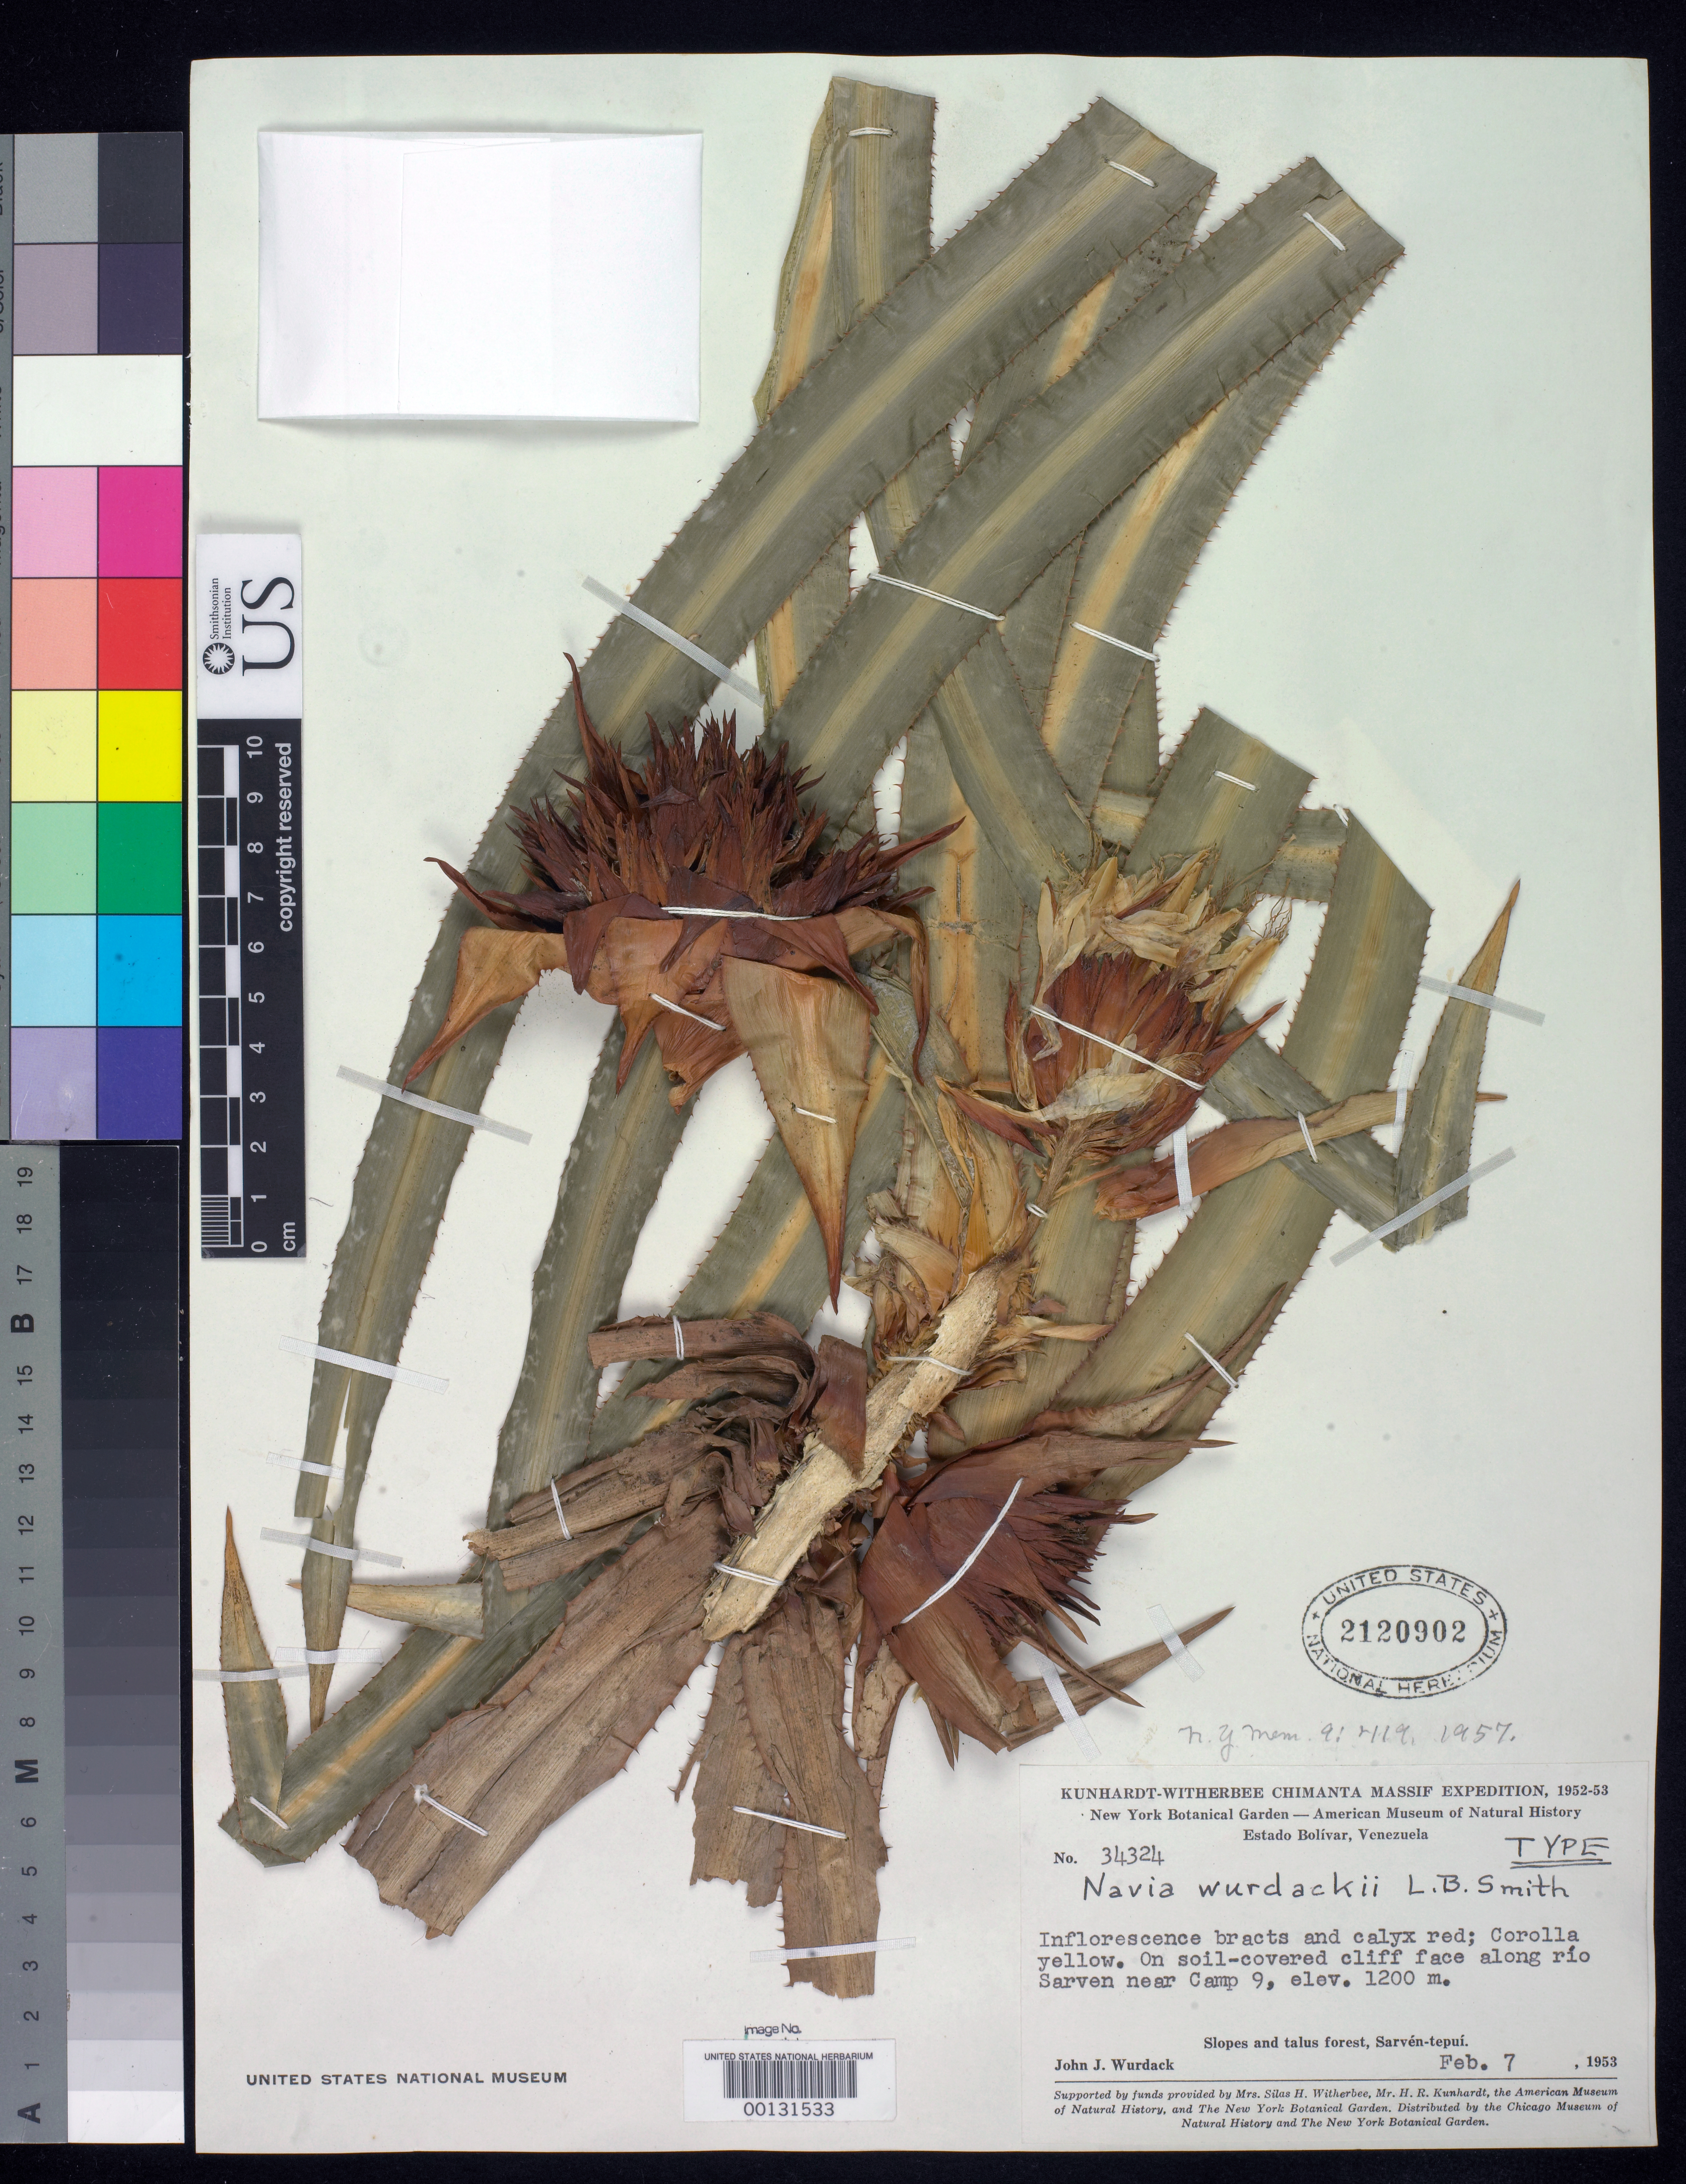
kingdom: Plantae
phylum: Tracheophyta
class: Liliopsida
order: Poales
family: Bromeliaceae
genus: Navia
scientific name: Navia wurdackii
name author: L.B. Sm.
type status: Holotype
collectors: J. J. Wurdack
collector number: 34324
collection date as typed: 07 Feb 1953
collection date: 1953-02-07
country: Venezuela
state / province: Bolivar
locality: Rio Sarven near Camp 9, Sarven-tepui.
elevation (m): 1200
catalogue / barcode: US 2120902